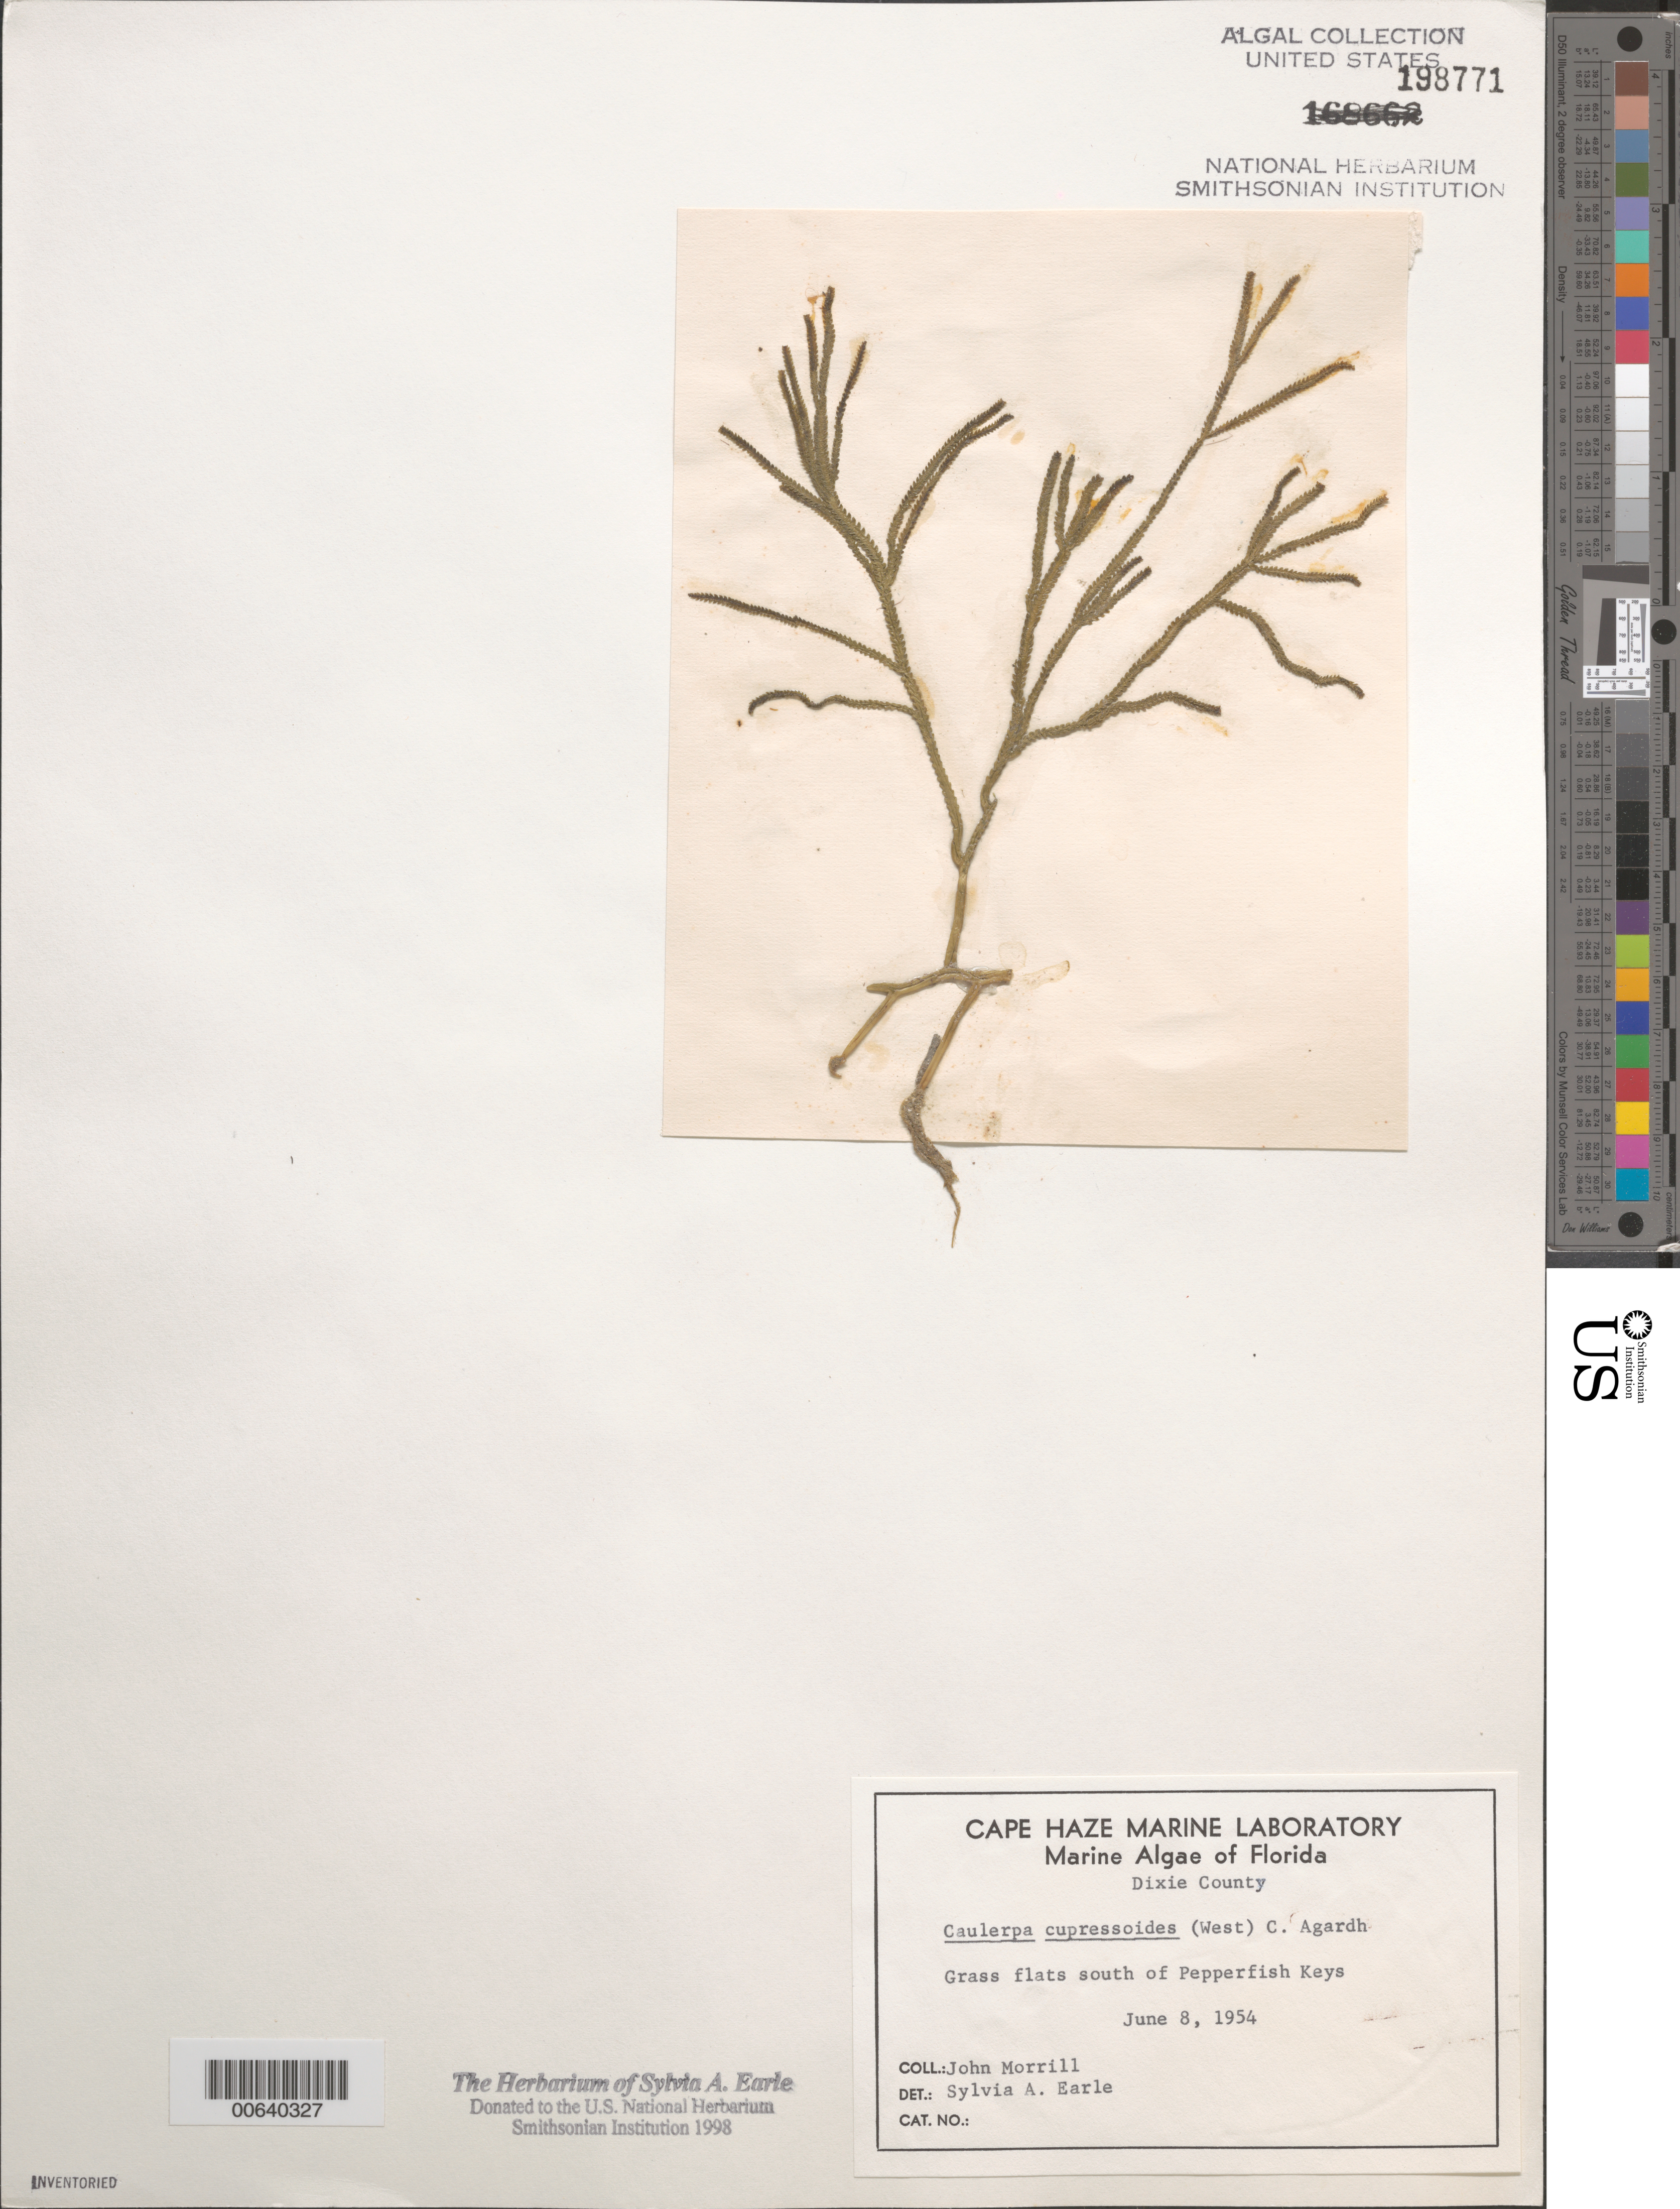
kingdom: Plantae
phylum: Chlorophyta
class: Ulvophyceae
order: Bryopsidales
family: Caulerpaceae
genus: Caulerpa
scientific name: Caulerpa cupressoides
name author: (Vahl) C. Agardh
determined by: Earle, S. A.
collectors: J. Morrill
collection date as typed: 08 Jun 1954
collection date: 1954-06-08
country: United States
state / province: Florida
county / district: Dixie County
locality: South of Pepperfish Keys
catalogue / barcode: US 198771